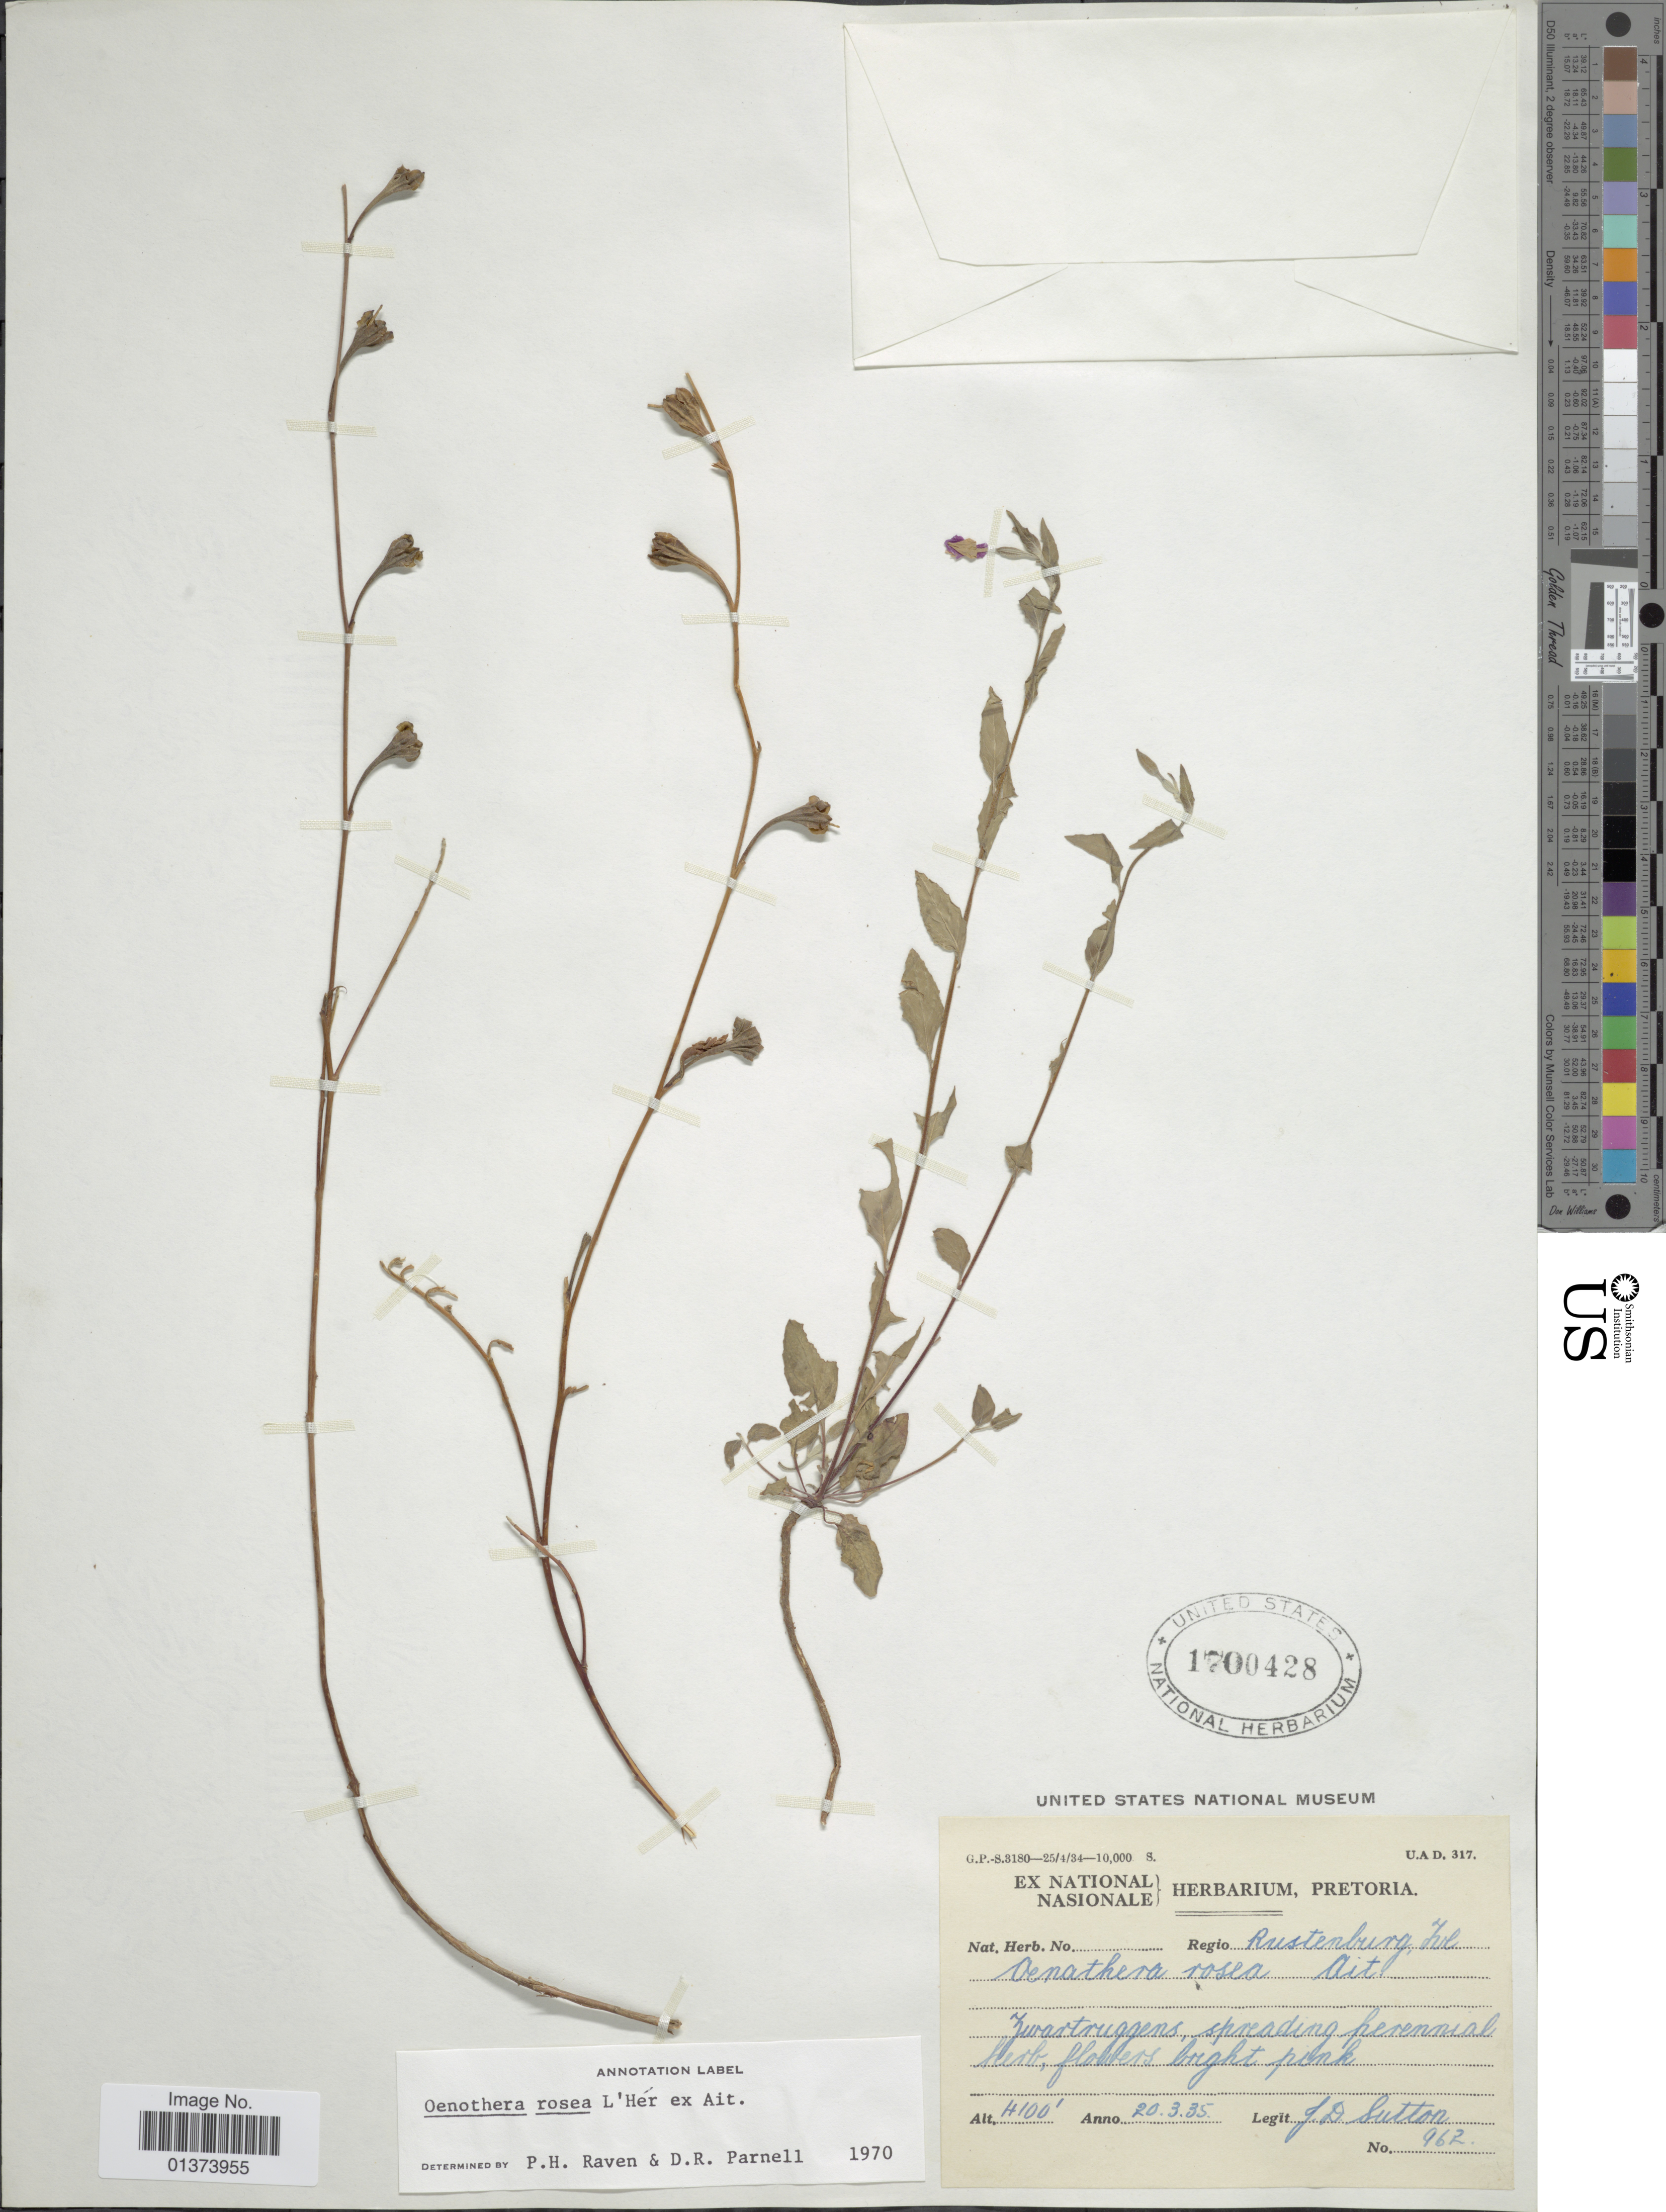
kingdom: Plantae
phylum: Tracheophyta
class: Magnoliopsida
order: Myrtales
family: Onagraceae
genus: Oenothera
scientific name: Oenothera rosea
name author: L'Hér. ex Aiton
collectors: J. Sutton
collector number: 962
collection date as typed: Transcribed d/m/y: 20/3/35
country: South Africa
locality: Regio Rustenburg, Tvl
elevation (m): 1250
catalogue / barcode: US 1700428